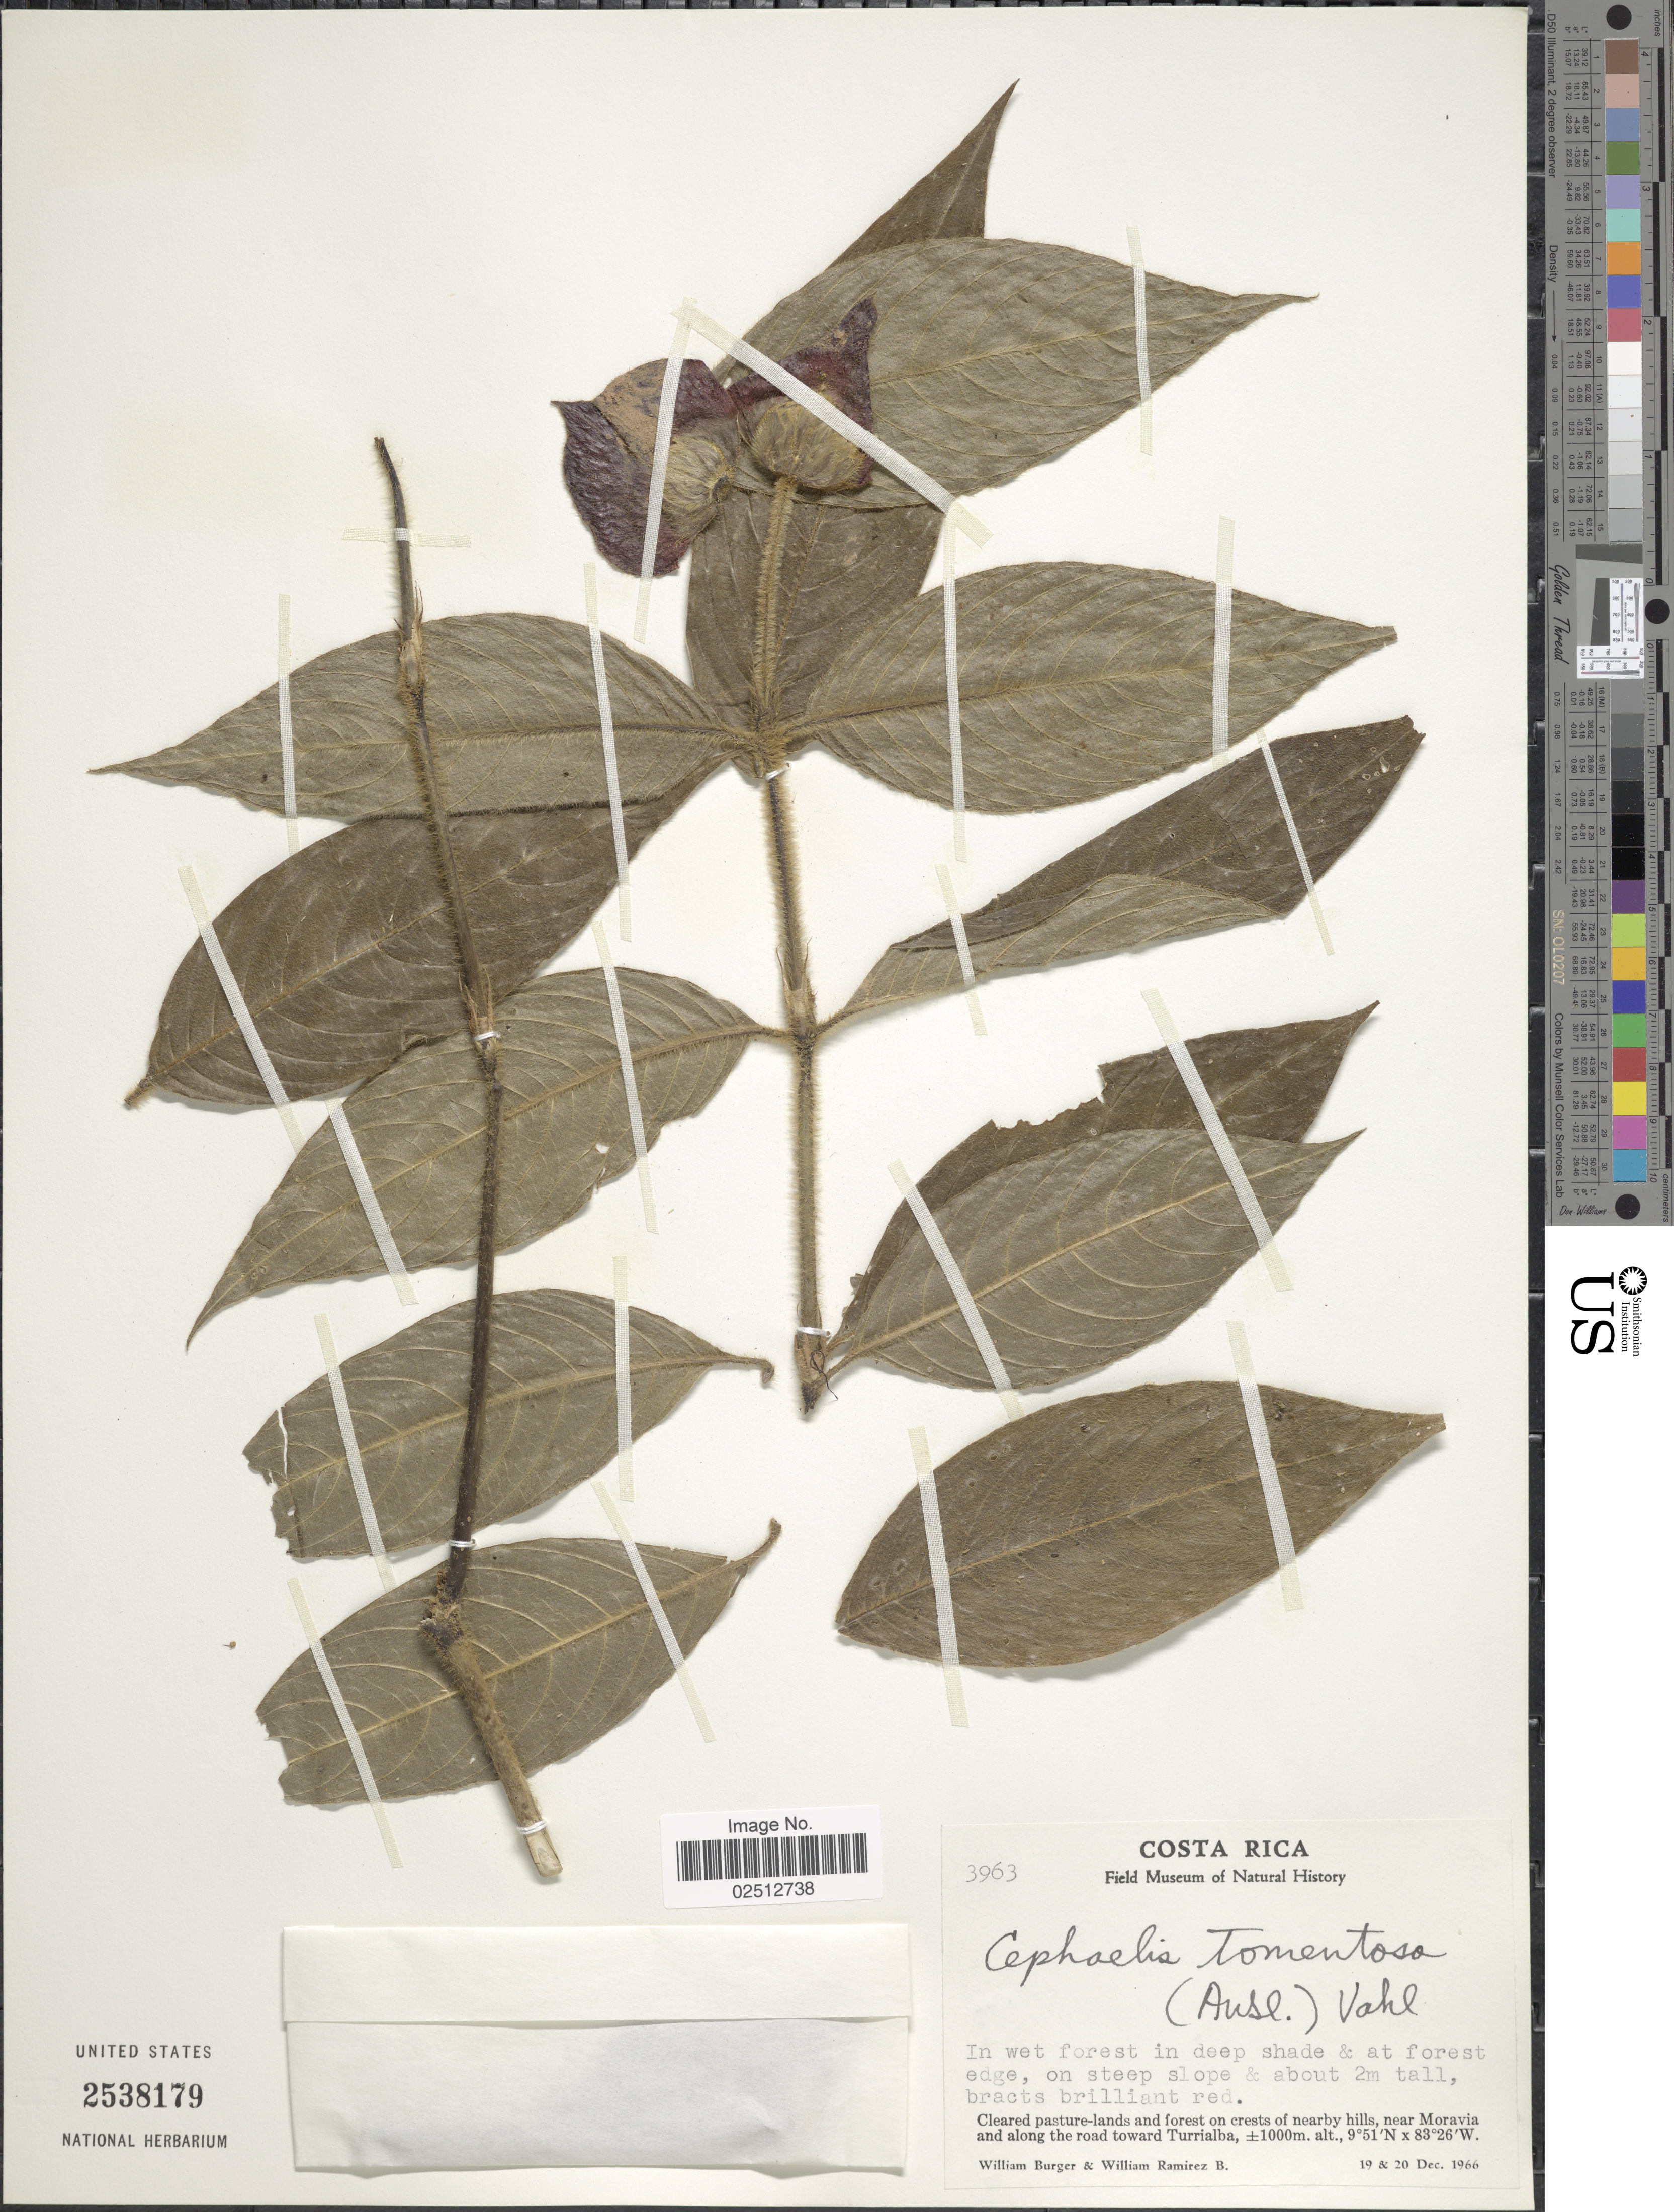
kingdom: Plantae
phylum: Tracheophyta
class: Magnoliopsida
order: Gentianales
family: Rubiaceae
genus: Psychotria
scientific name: Psychotria poeppigiana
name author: Müll. Arg.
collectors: W. Burger & G. Matta U.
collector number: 3963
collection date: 1966-12-19/1966-12-20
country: Costa Rica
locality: Cleared pasture-lands and forest on crest of nearby hills, near Morovia and along the road toward Turrialba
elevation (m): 1000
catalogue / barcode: US 2538179